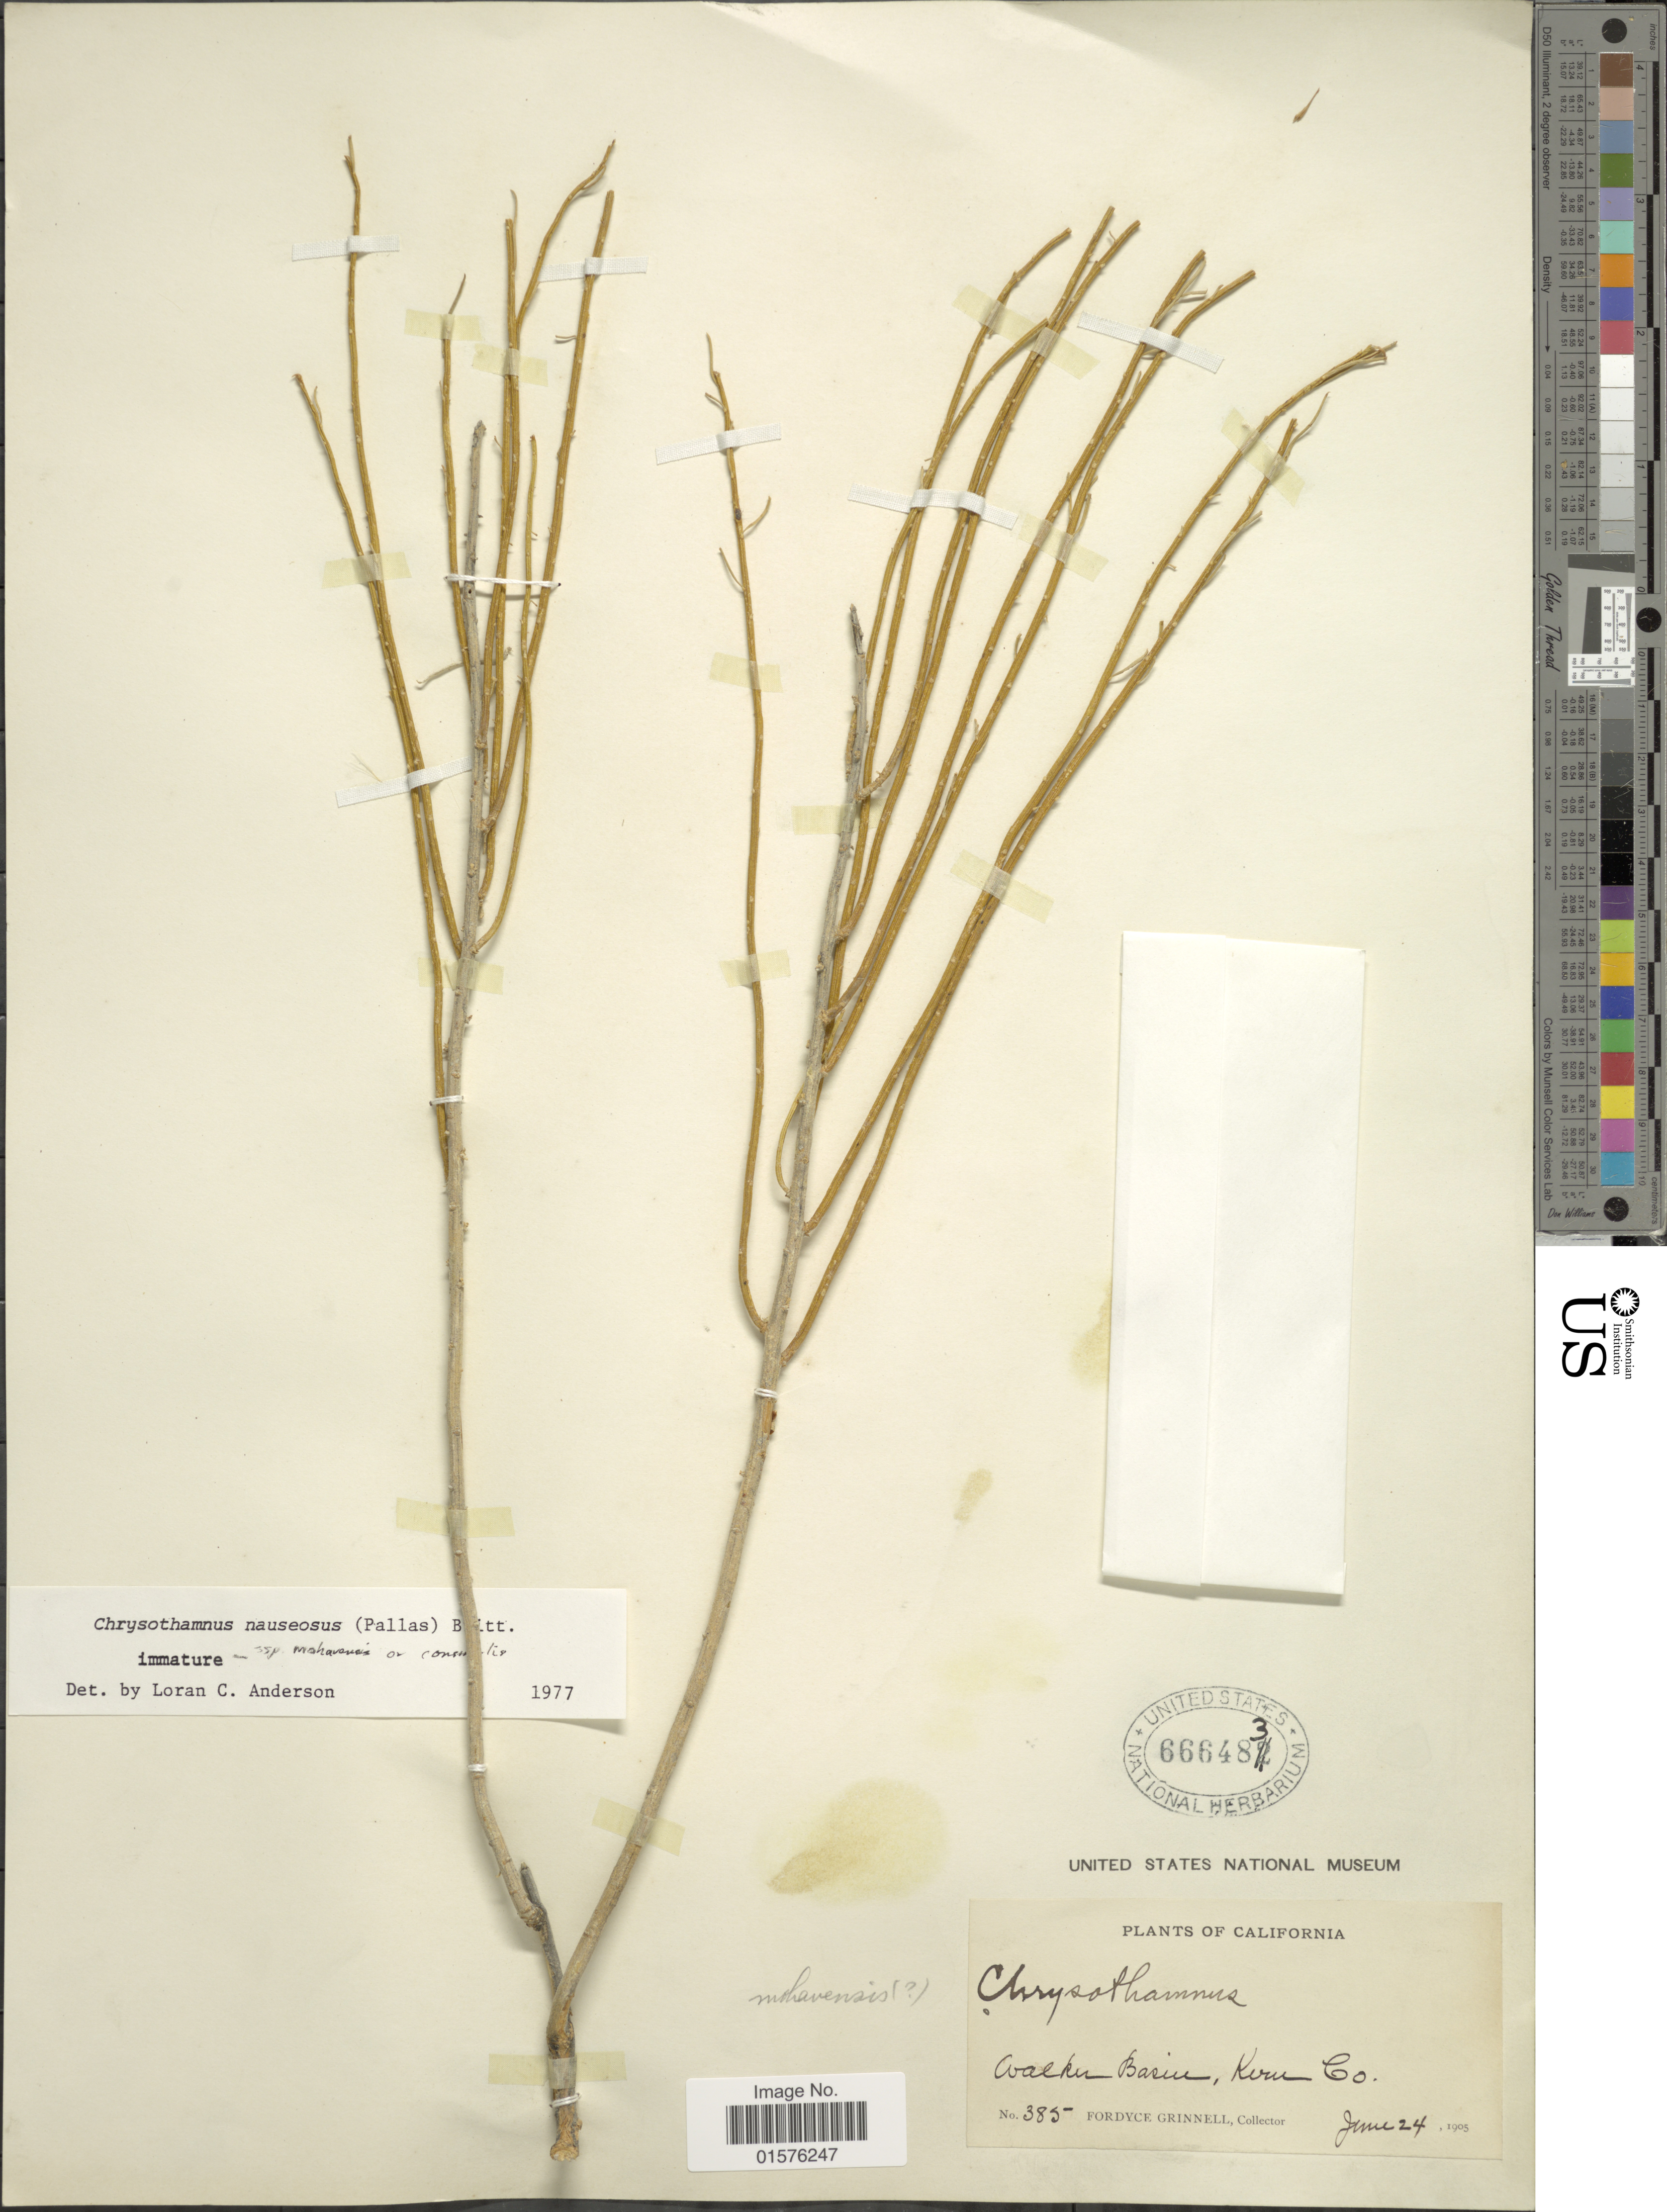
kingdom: Plantae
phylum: Tracheophyta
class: Magnoliopsida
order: Asterales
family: Asteraceae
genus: Ericameria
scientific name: Ericameria nauseosa var. mohavensis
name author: (S.W. Greene) G.L. Nesom & G.I. Baird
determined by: Urbatsch, Lowell E., Curator (LSU), Louisiana State University (UNITED STATES)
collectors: F. Grinnell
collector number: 385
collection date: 1905-06-24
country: United States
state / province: California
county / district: Kern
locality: Walker Basin, Kern Co.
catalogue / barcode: US 666483